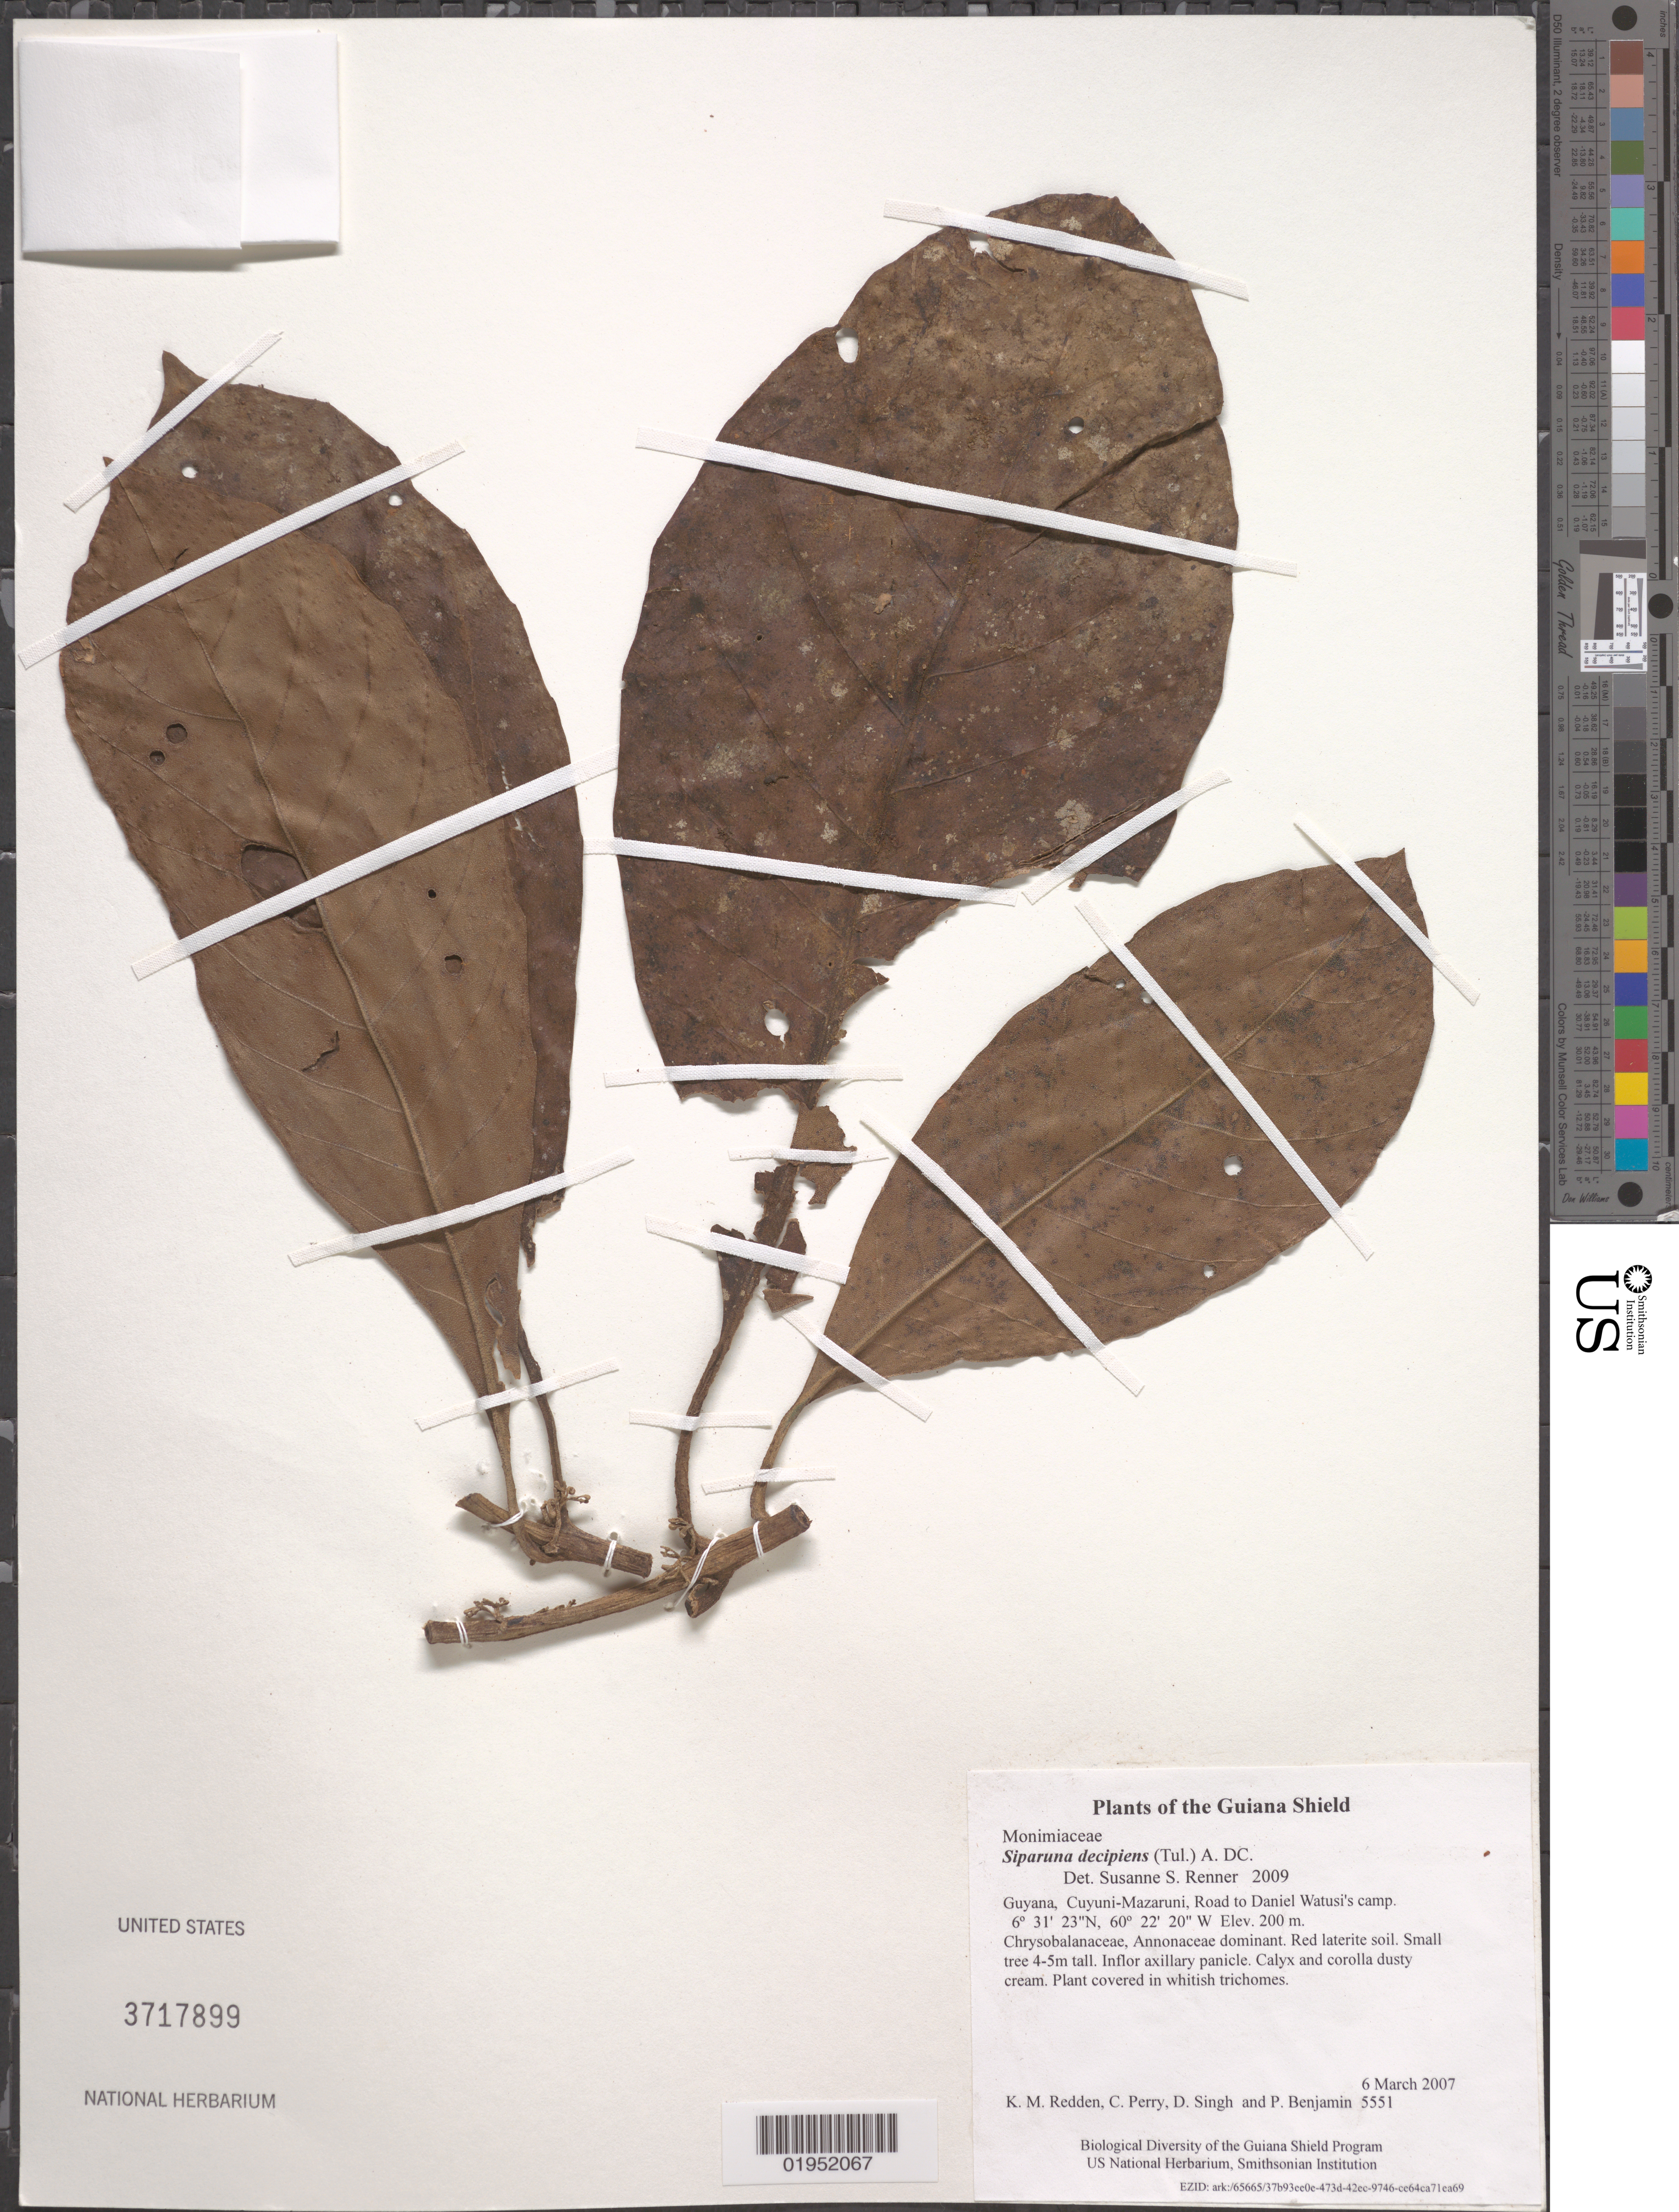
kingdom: Plantae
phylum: Tracheophyta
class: Magnoliopsida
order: Laurales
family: Siparunaceae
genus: Siparuna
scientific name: Siparuna decipiens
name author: (Tul.) A. DC.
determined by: Renner, S. S.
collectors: K. M. Redden, C. Perry, D. Singh & P. Benjamin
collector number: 5551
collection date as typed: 6 March 2007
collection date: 2007-03-06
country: Guyana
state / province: Cuyuni-Mazaruni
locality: Road to Daniel Watusi's camp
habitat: Chrysobalanaceae, Annonaceae dominant. Red laterite soil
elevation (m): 200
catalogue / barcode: US 3717899